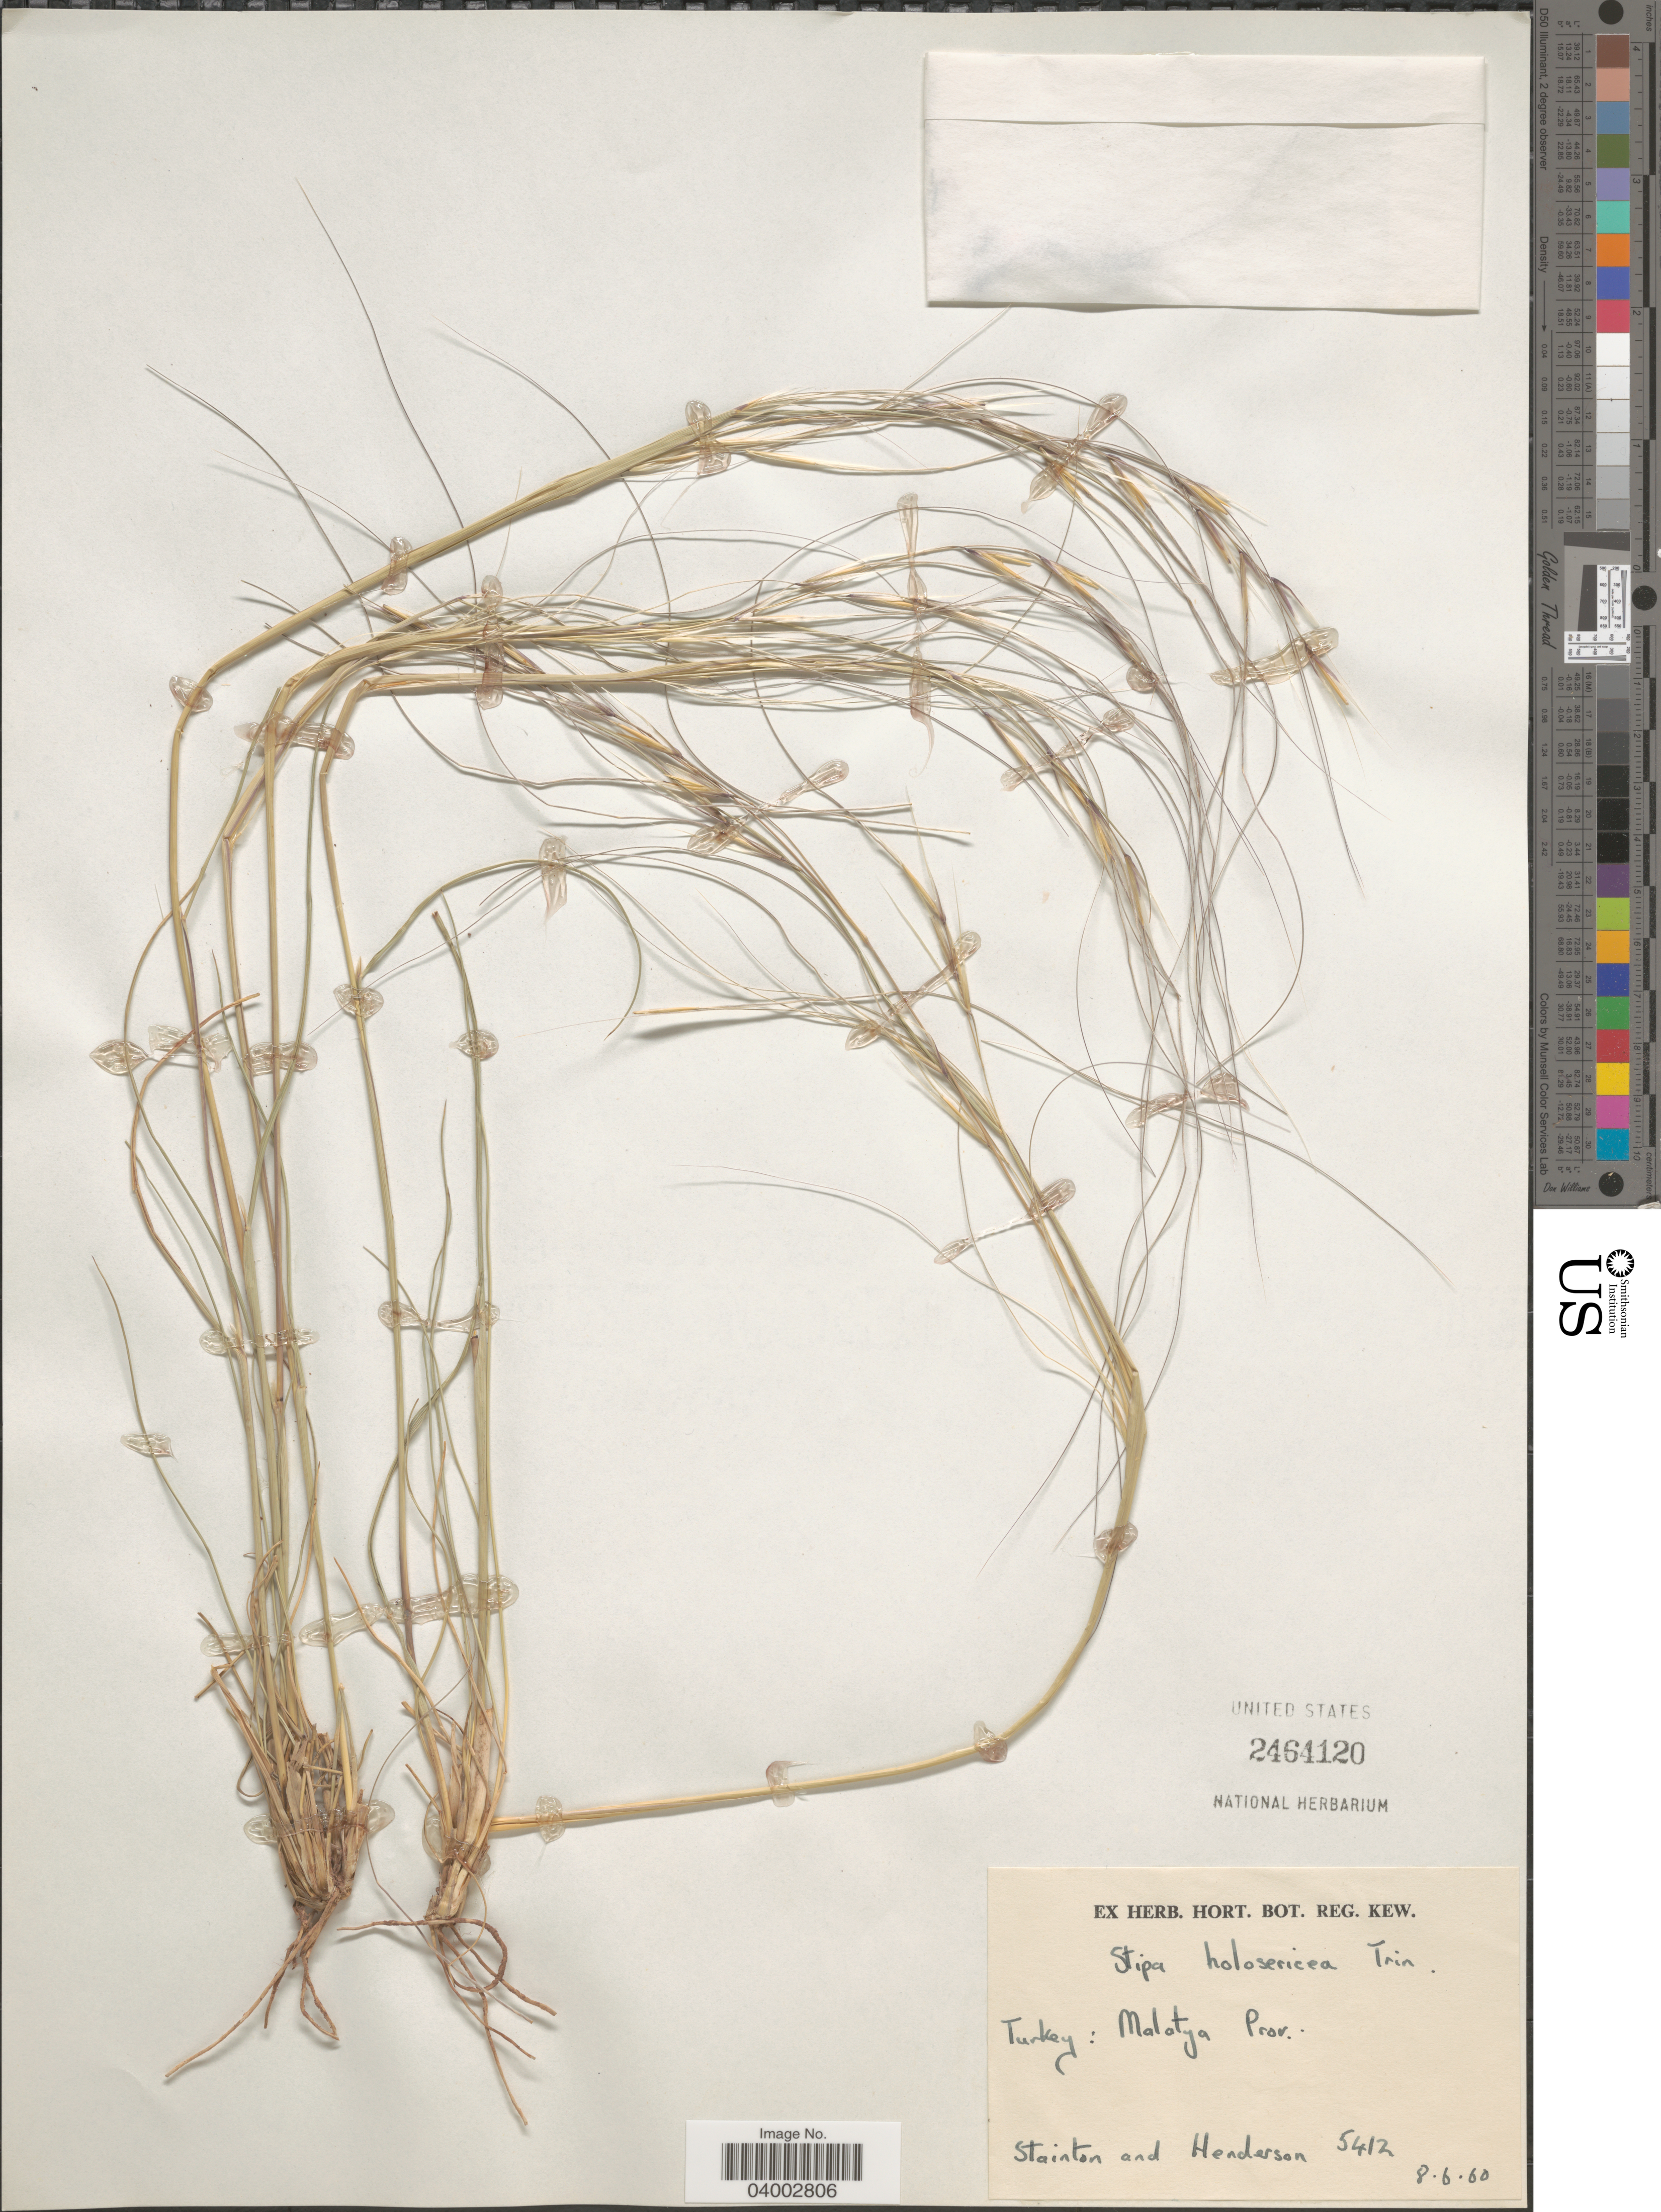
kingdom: Plantae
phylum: Tracheophyta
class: Liliopsida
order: Poales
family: Poaceae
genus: Stipa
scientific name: Stipa holosericea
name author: Trin. & Rupr.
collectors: -. Stainton & -. Henderson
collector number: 5412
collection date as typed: Transcribed d/m/y: 8/6/60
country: Turkey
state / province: Malatya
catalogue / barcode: US 2464120